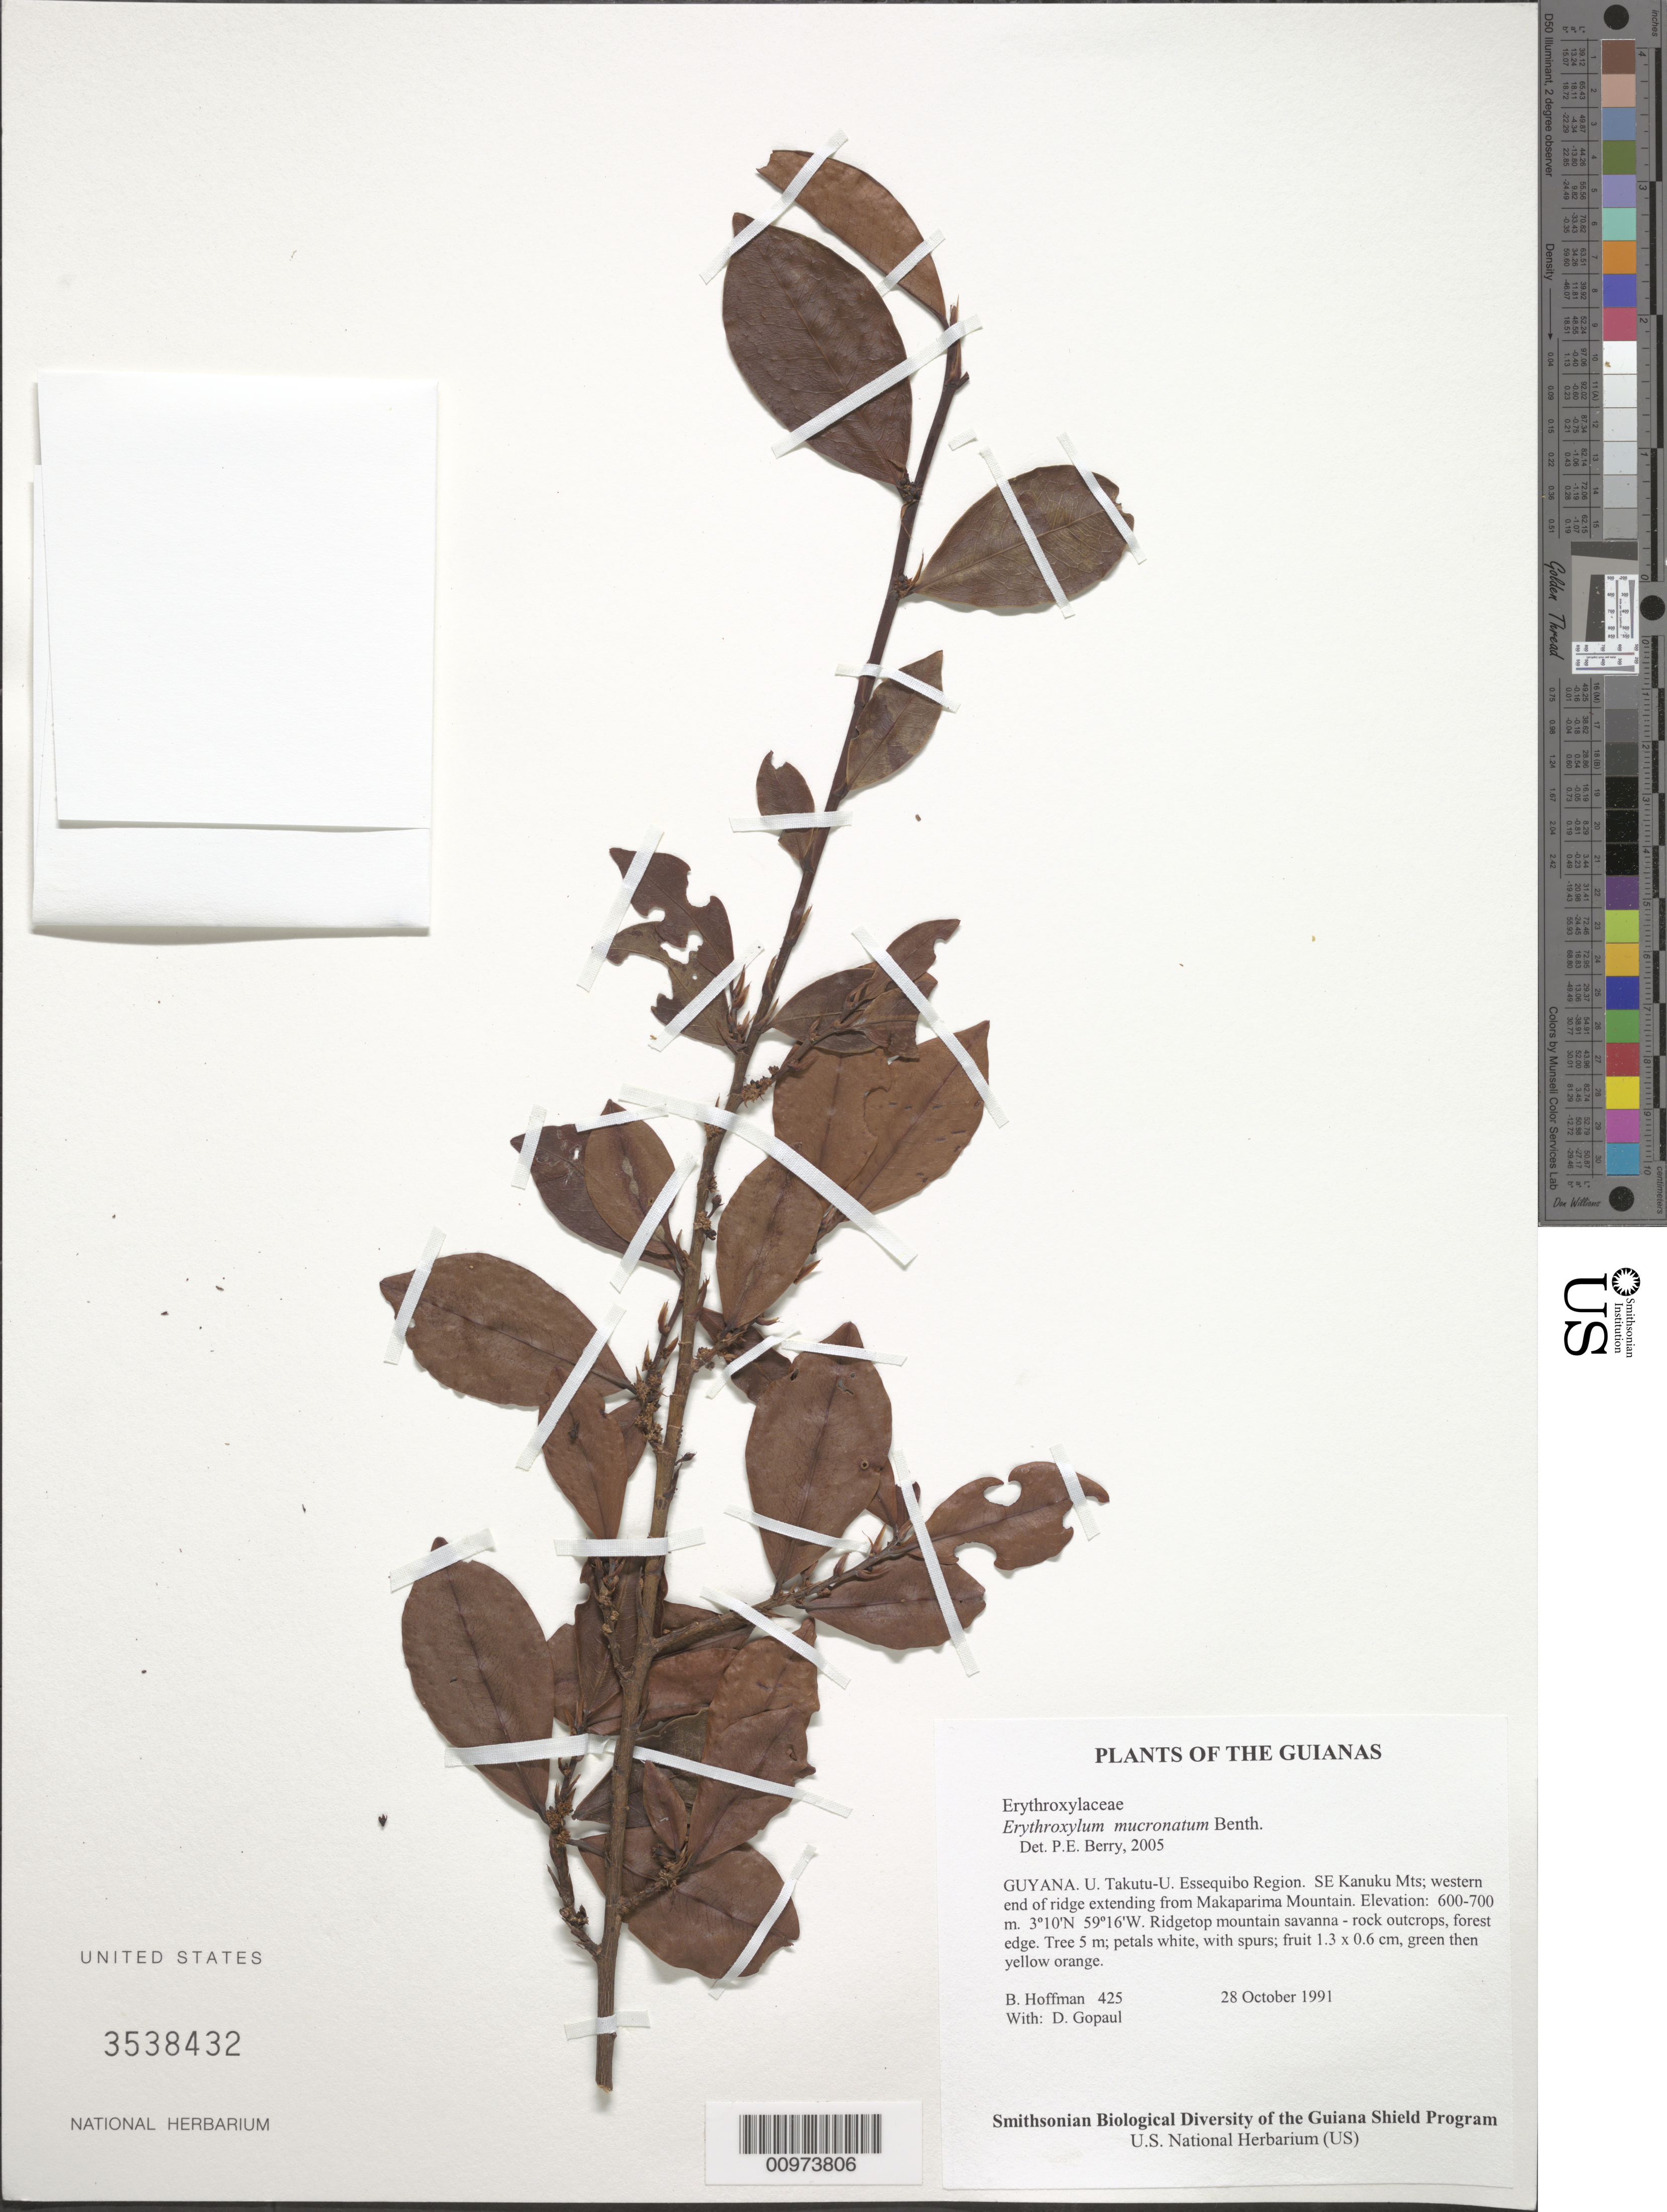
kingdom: Plantae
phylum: Tracheophyta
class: Magnoliopsida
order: Malpighiales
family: Erythroxylaceae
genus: Erythroxylum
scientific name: Erythroxylum mucronatum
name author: Benth.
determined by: Berry, P. E., (WIS), University of Wisconsin - Madison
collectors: B. Hoffman & D. Gopaul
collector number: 425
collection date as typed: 28 October 1991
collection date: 1991-10-28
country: Guyana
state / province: U. Takutu-U. Essequibo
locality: SE Kanuku Mts; western end of ridge extending from Makaparima Mountain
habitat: Ridgetop mountain savanna - rock outcrops, forest edge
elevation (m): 600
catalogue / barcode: US 3538432